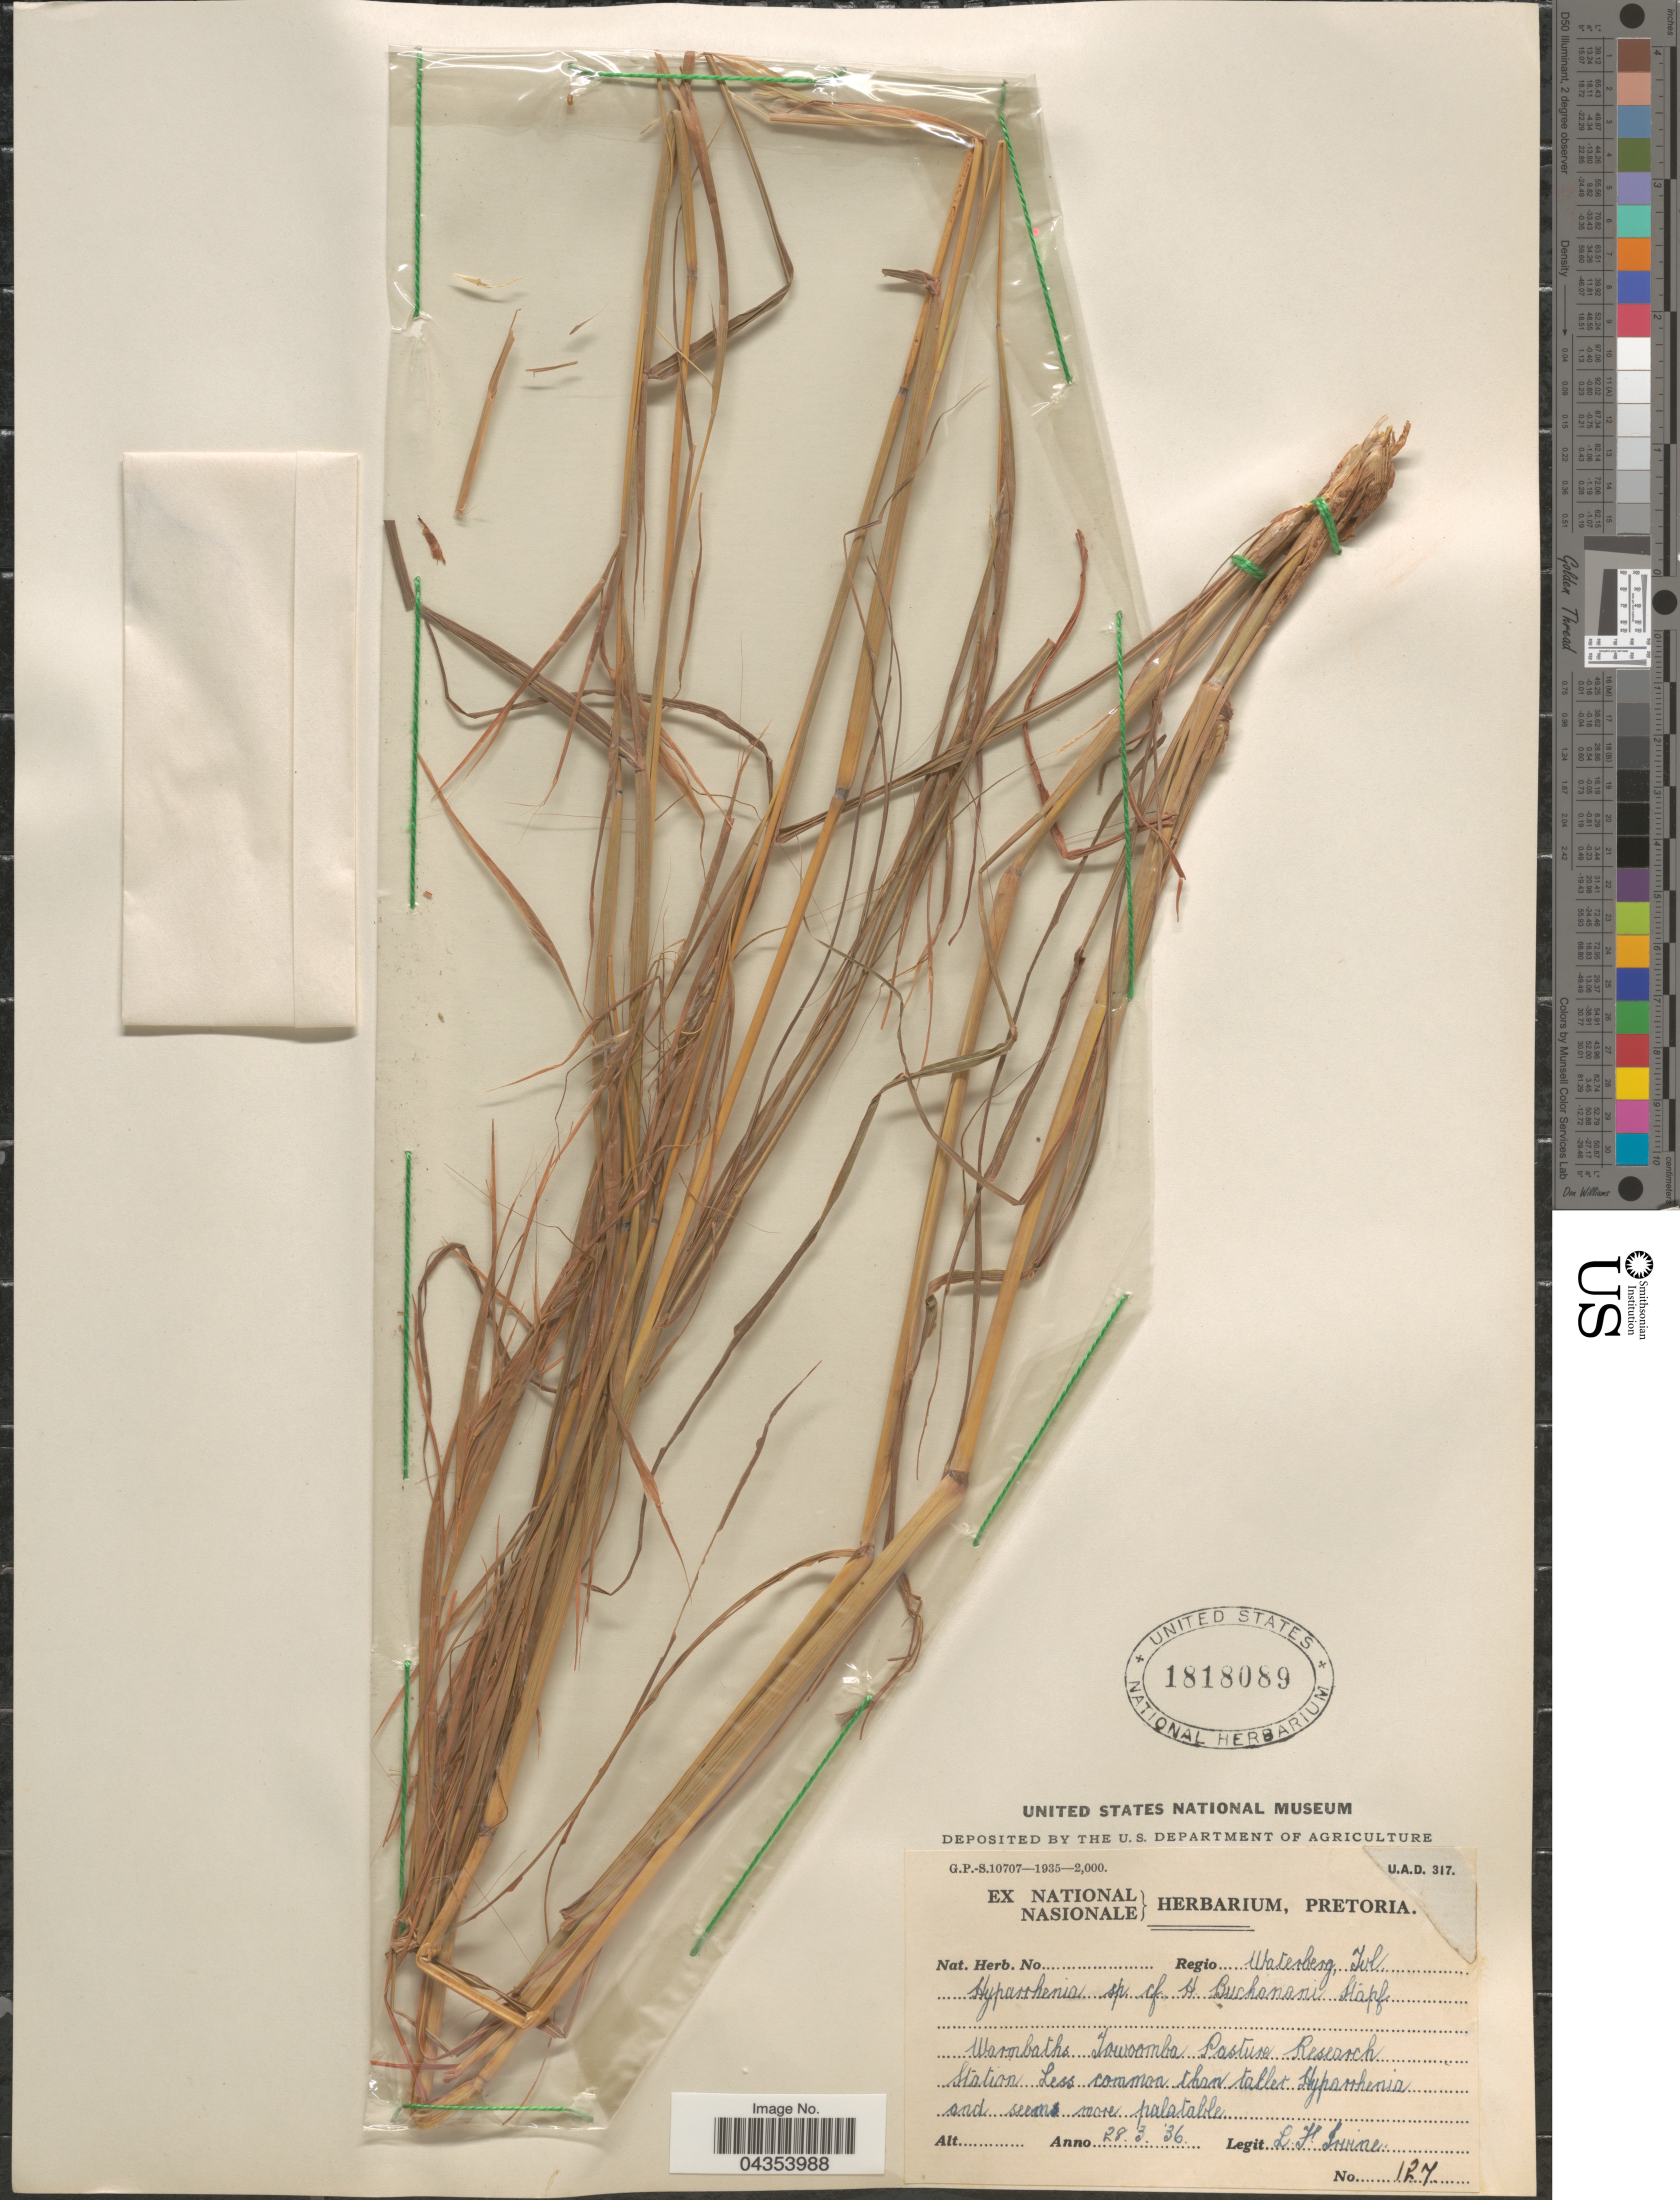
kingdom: Plantae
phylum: Tracheophyta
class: Liliopsida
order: Poales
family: Poaceae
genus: Hyparrhenia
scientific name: Hyparrhenia sp.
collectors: L. M. Irvine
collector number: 127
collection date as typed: Transcribed d/m/y: 28/3/36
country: South Africa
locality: Regio Waterberg, Tvl. Warorbaths Taqoomba Pasture Research Station.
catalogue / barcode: US 1818089